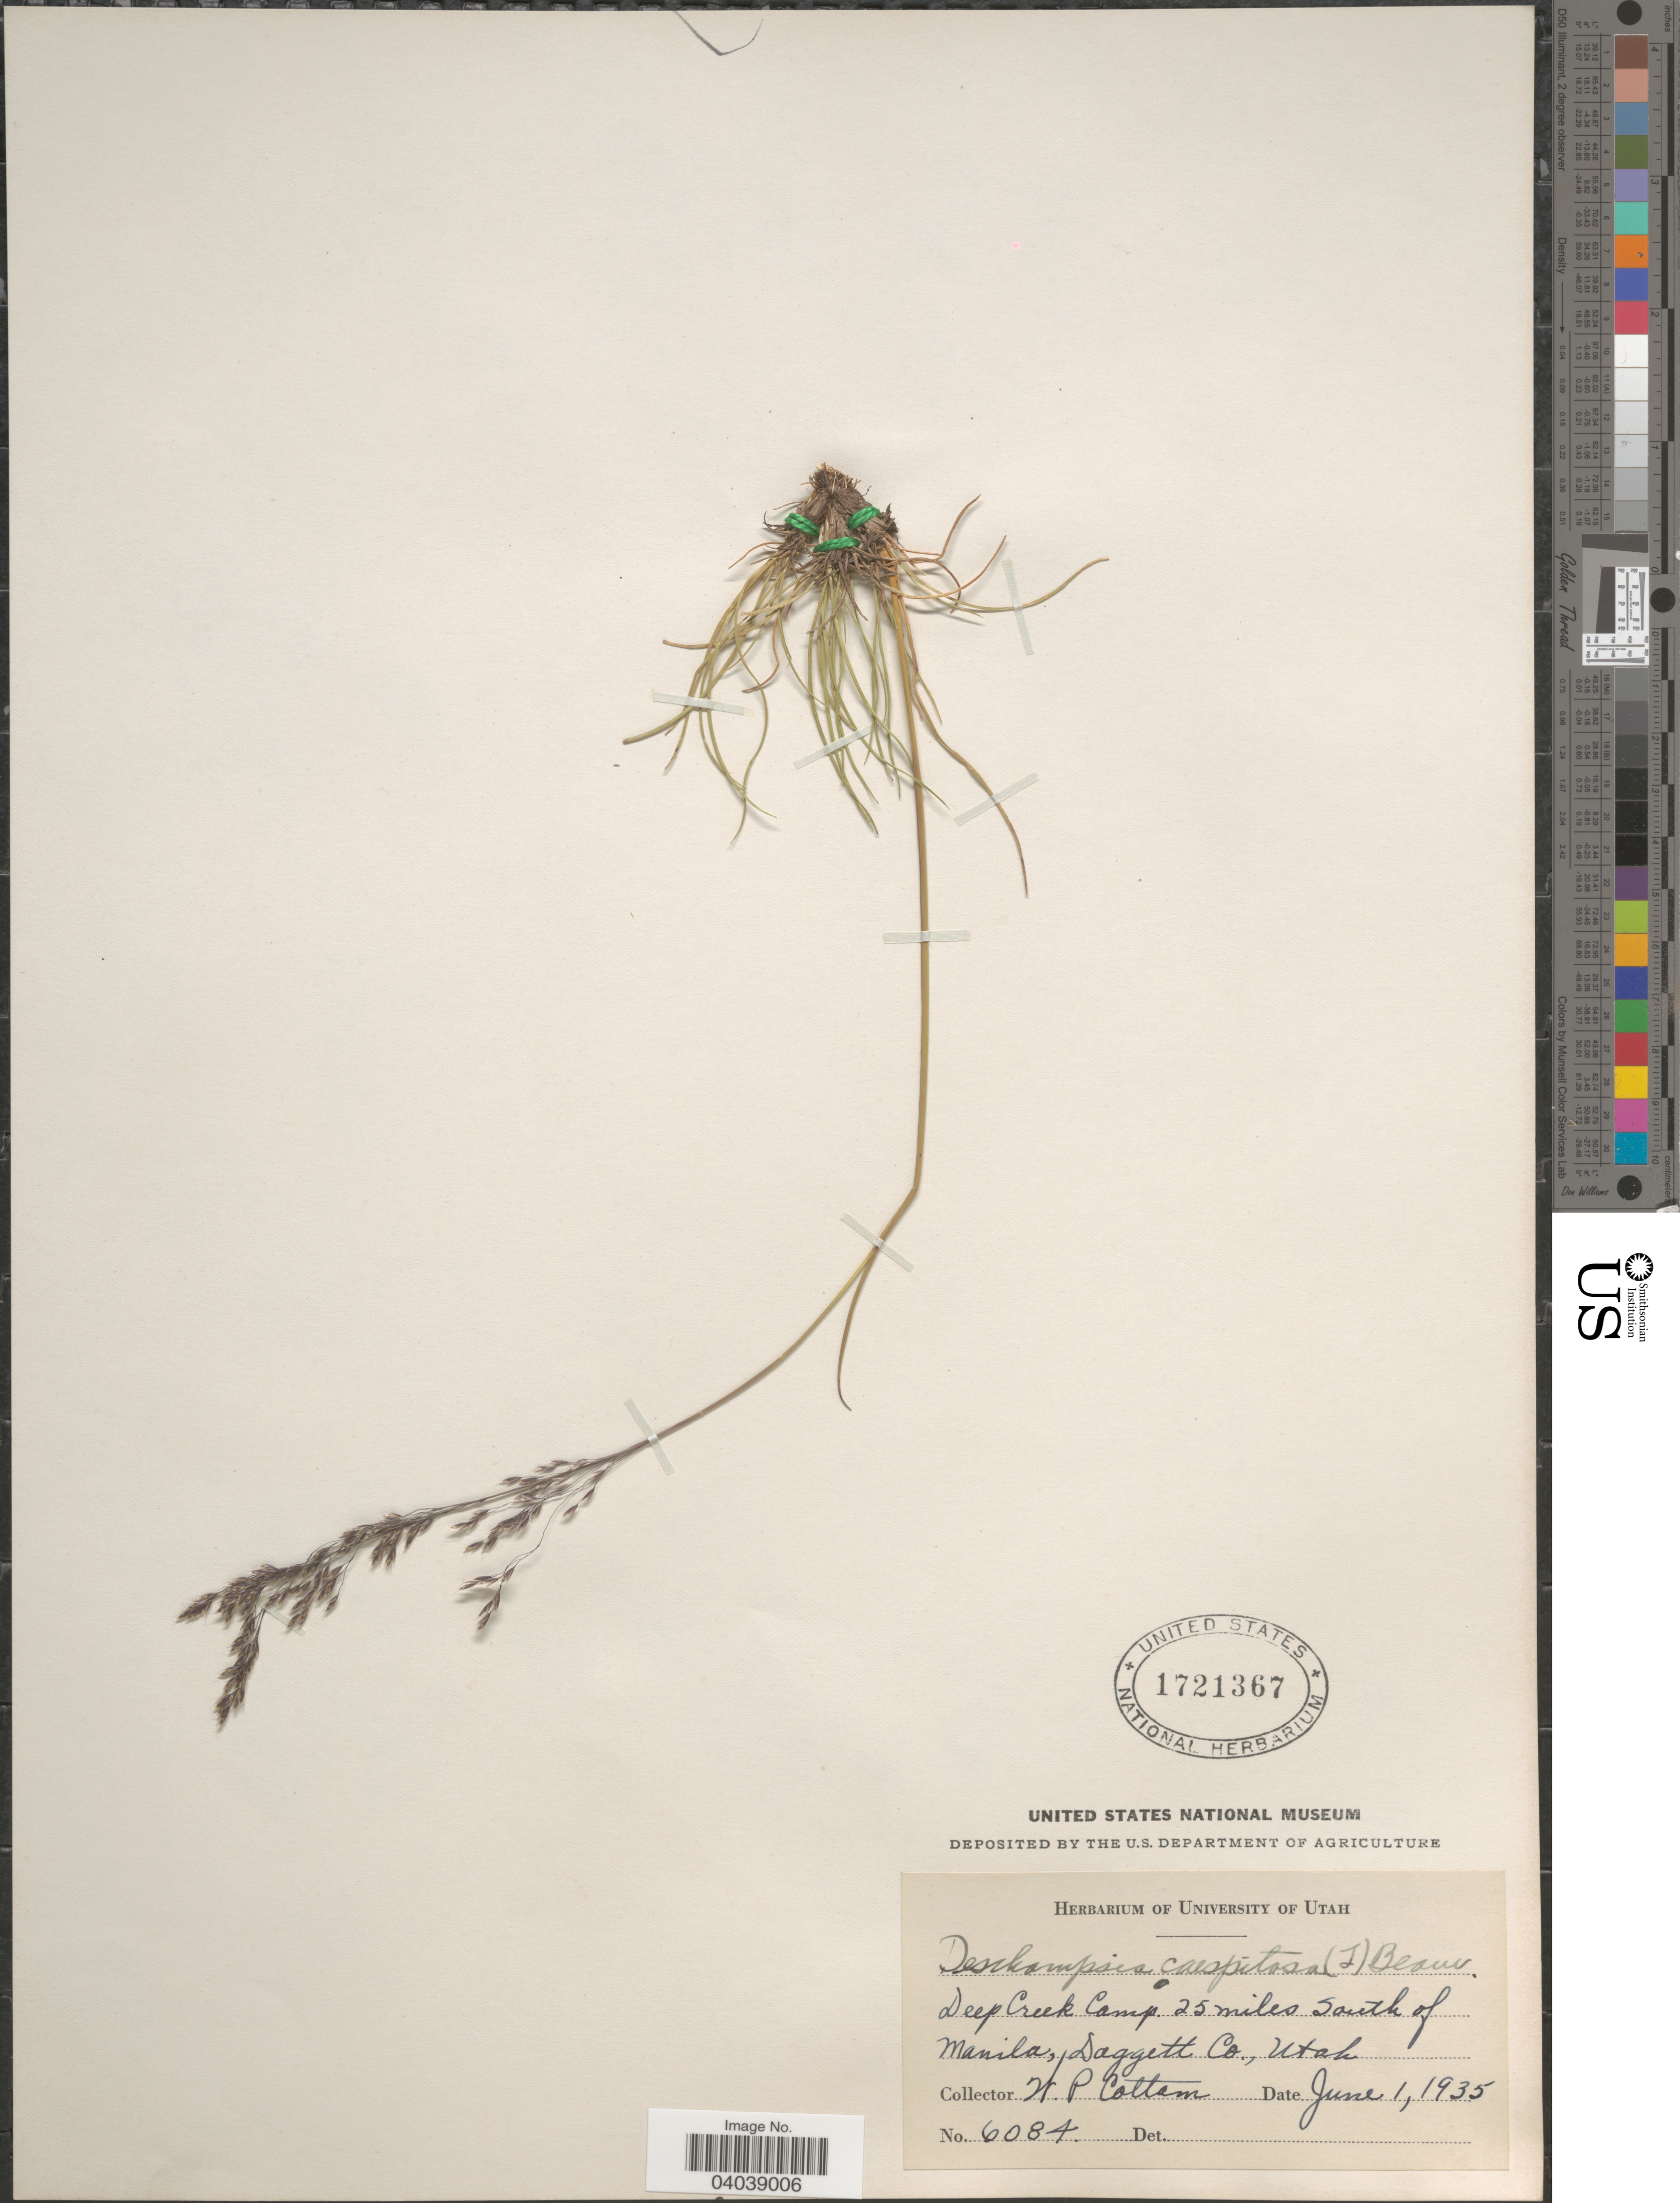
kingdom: Plantae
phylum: Tracheophyta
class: Liliopsida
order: Poales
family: Poaceae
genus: Deschampsia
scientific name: Deschampsia cespitosa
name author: (L.) P. Beauv.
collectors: W. Cottam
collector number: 6084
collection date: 1935-06-01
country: United States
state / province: Utah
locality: Deep Creek Camp 25 miles South of Manila, Daggett Co.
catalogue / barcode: US 1721367